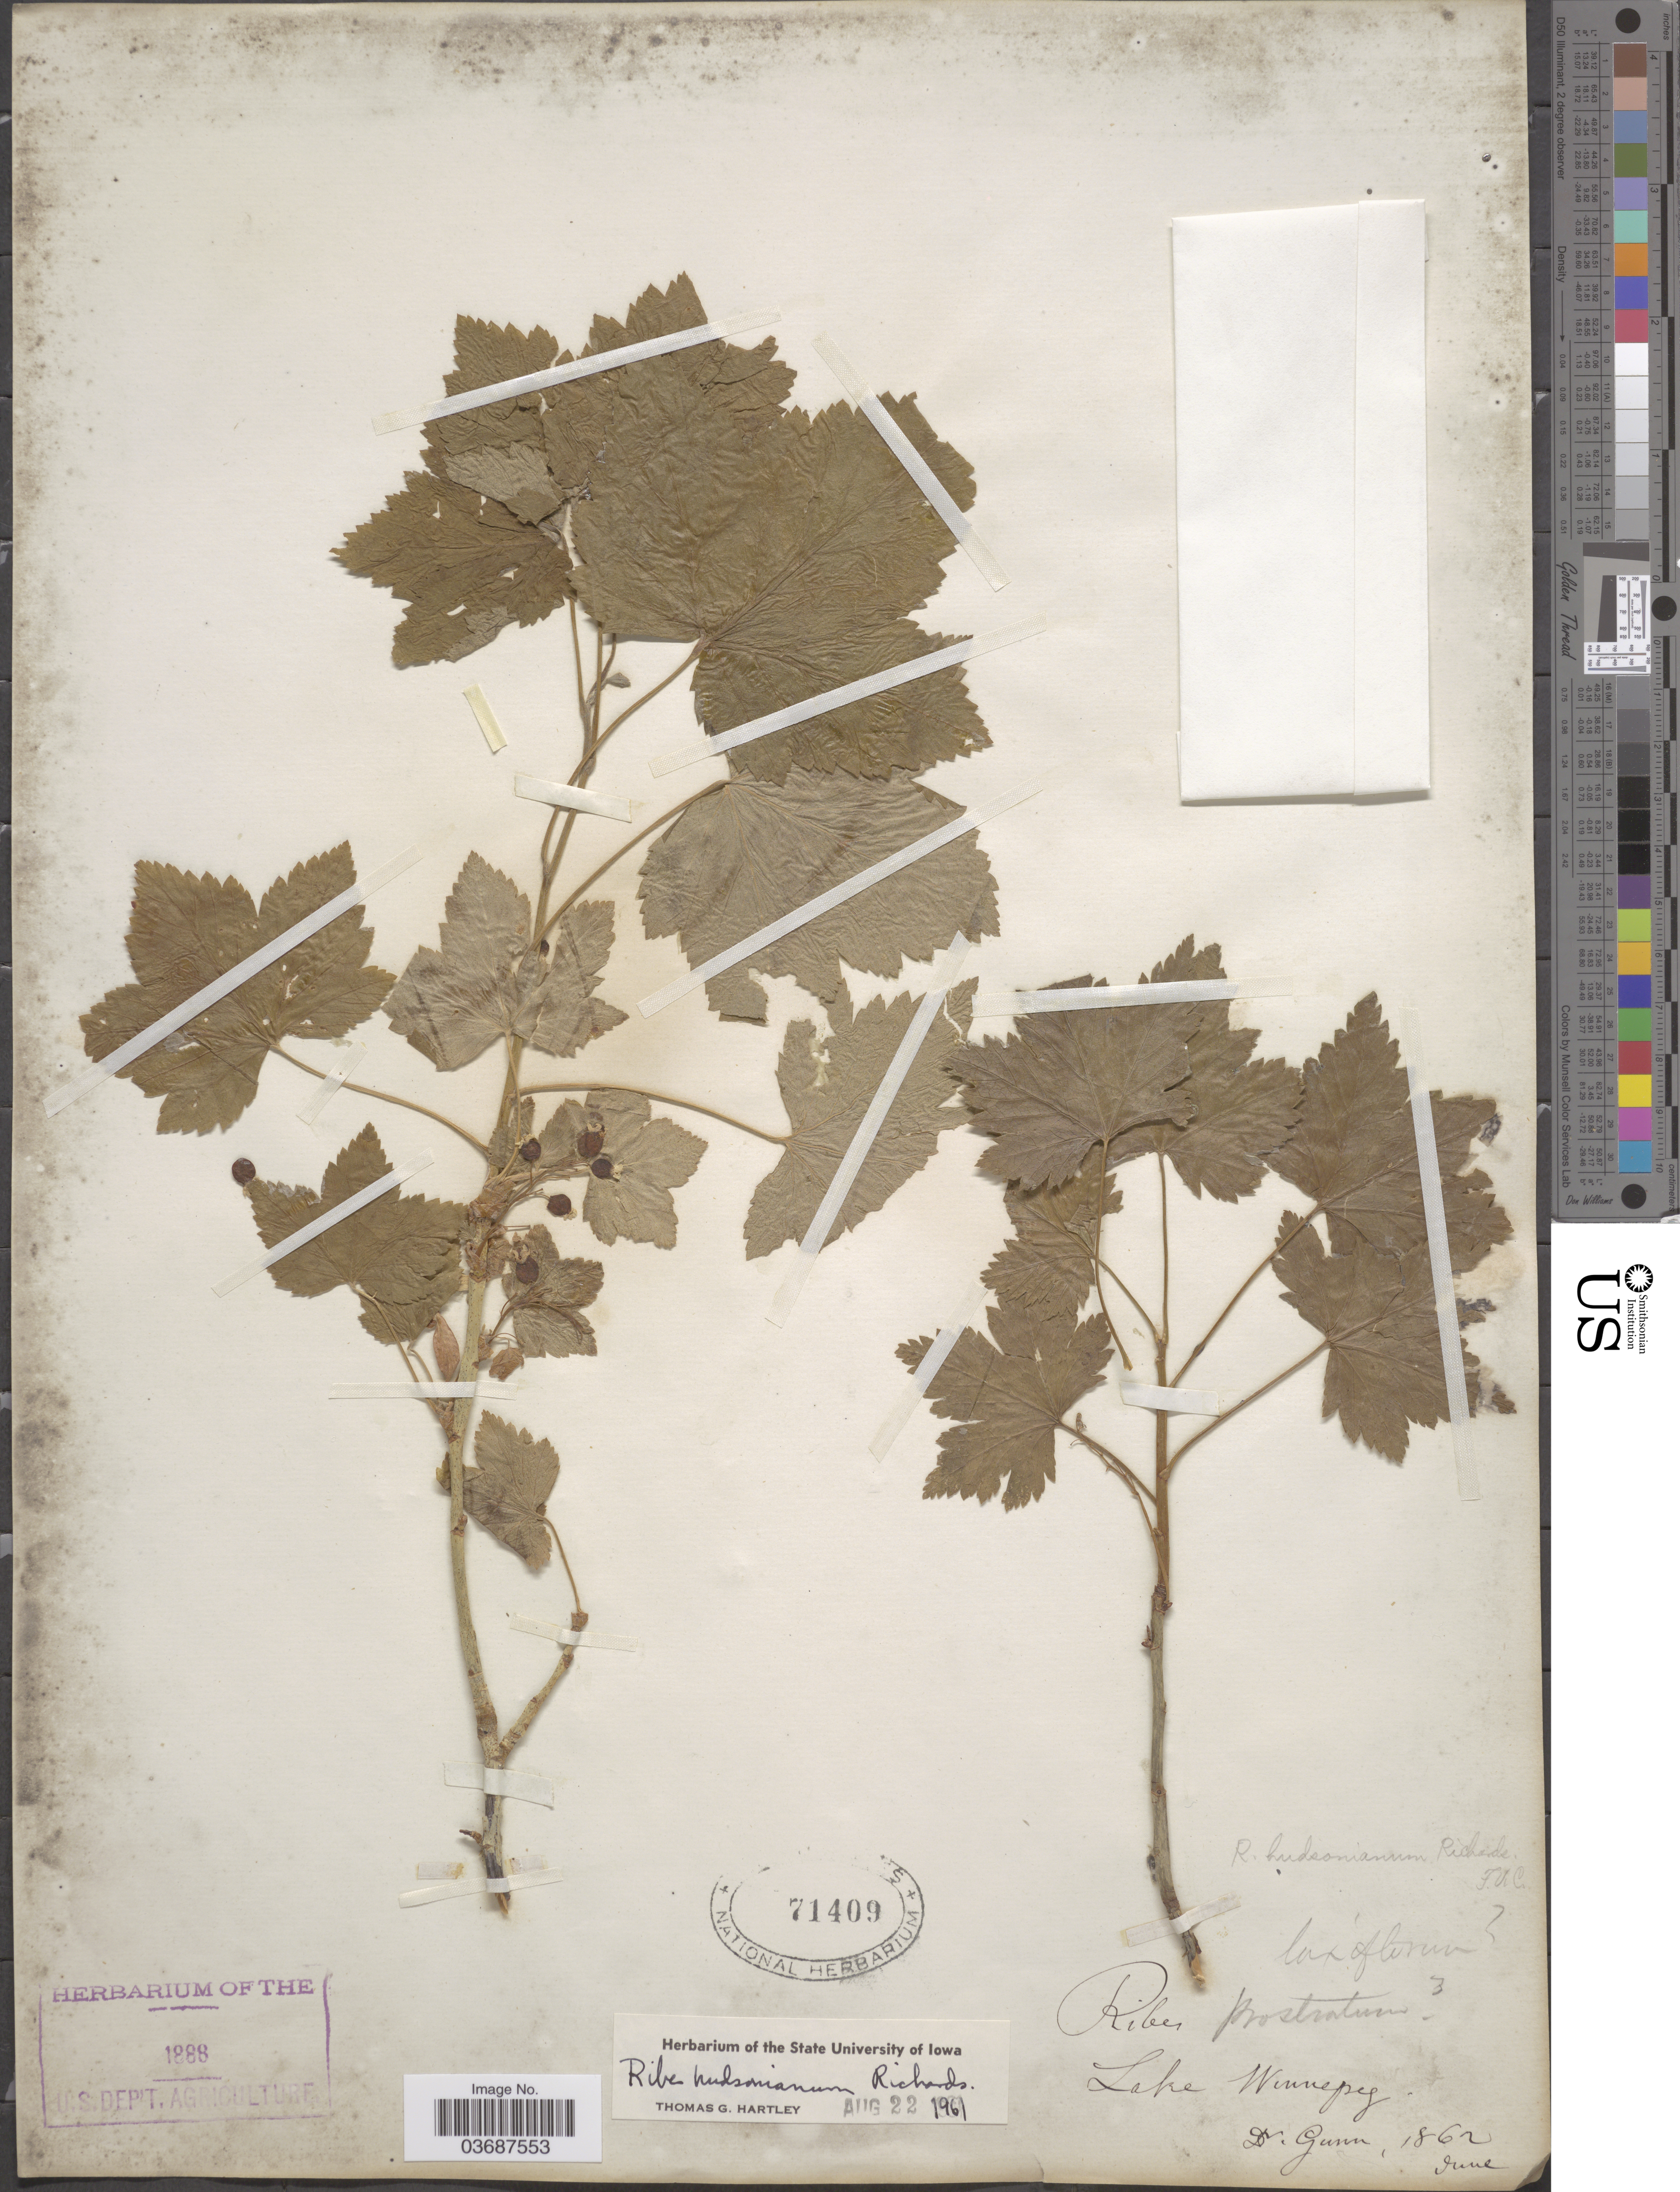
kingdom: Plantae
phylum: Tracheophyta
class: Magnoliopsida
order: Saxifragales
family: Grossulariaceae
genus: Ribes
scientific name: Ribes hudsonianum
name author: Richardson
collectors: -. Gunn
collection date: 1862-06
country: Canada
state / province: Manitoba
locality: Lake Winnepeg.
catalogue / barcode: US 71409